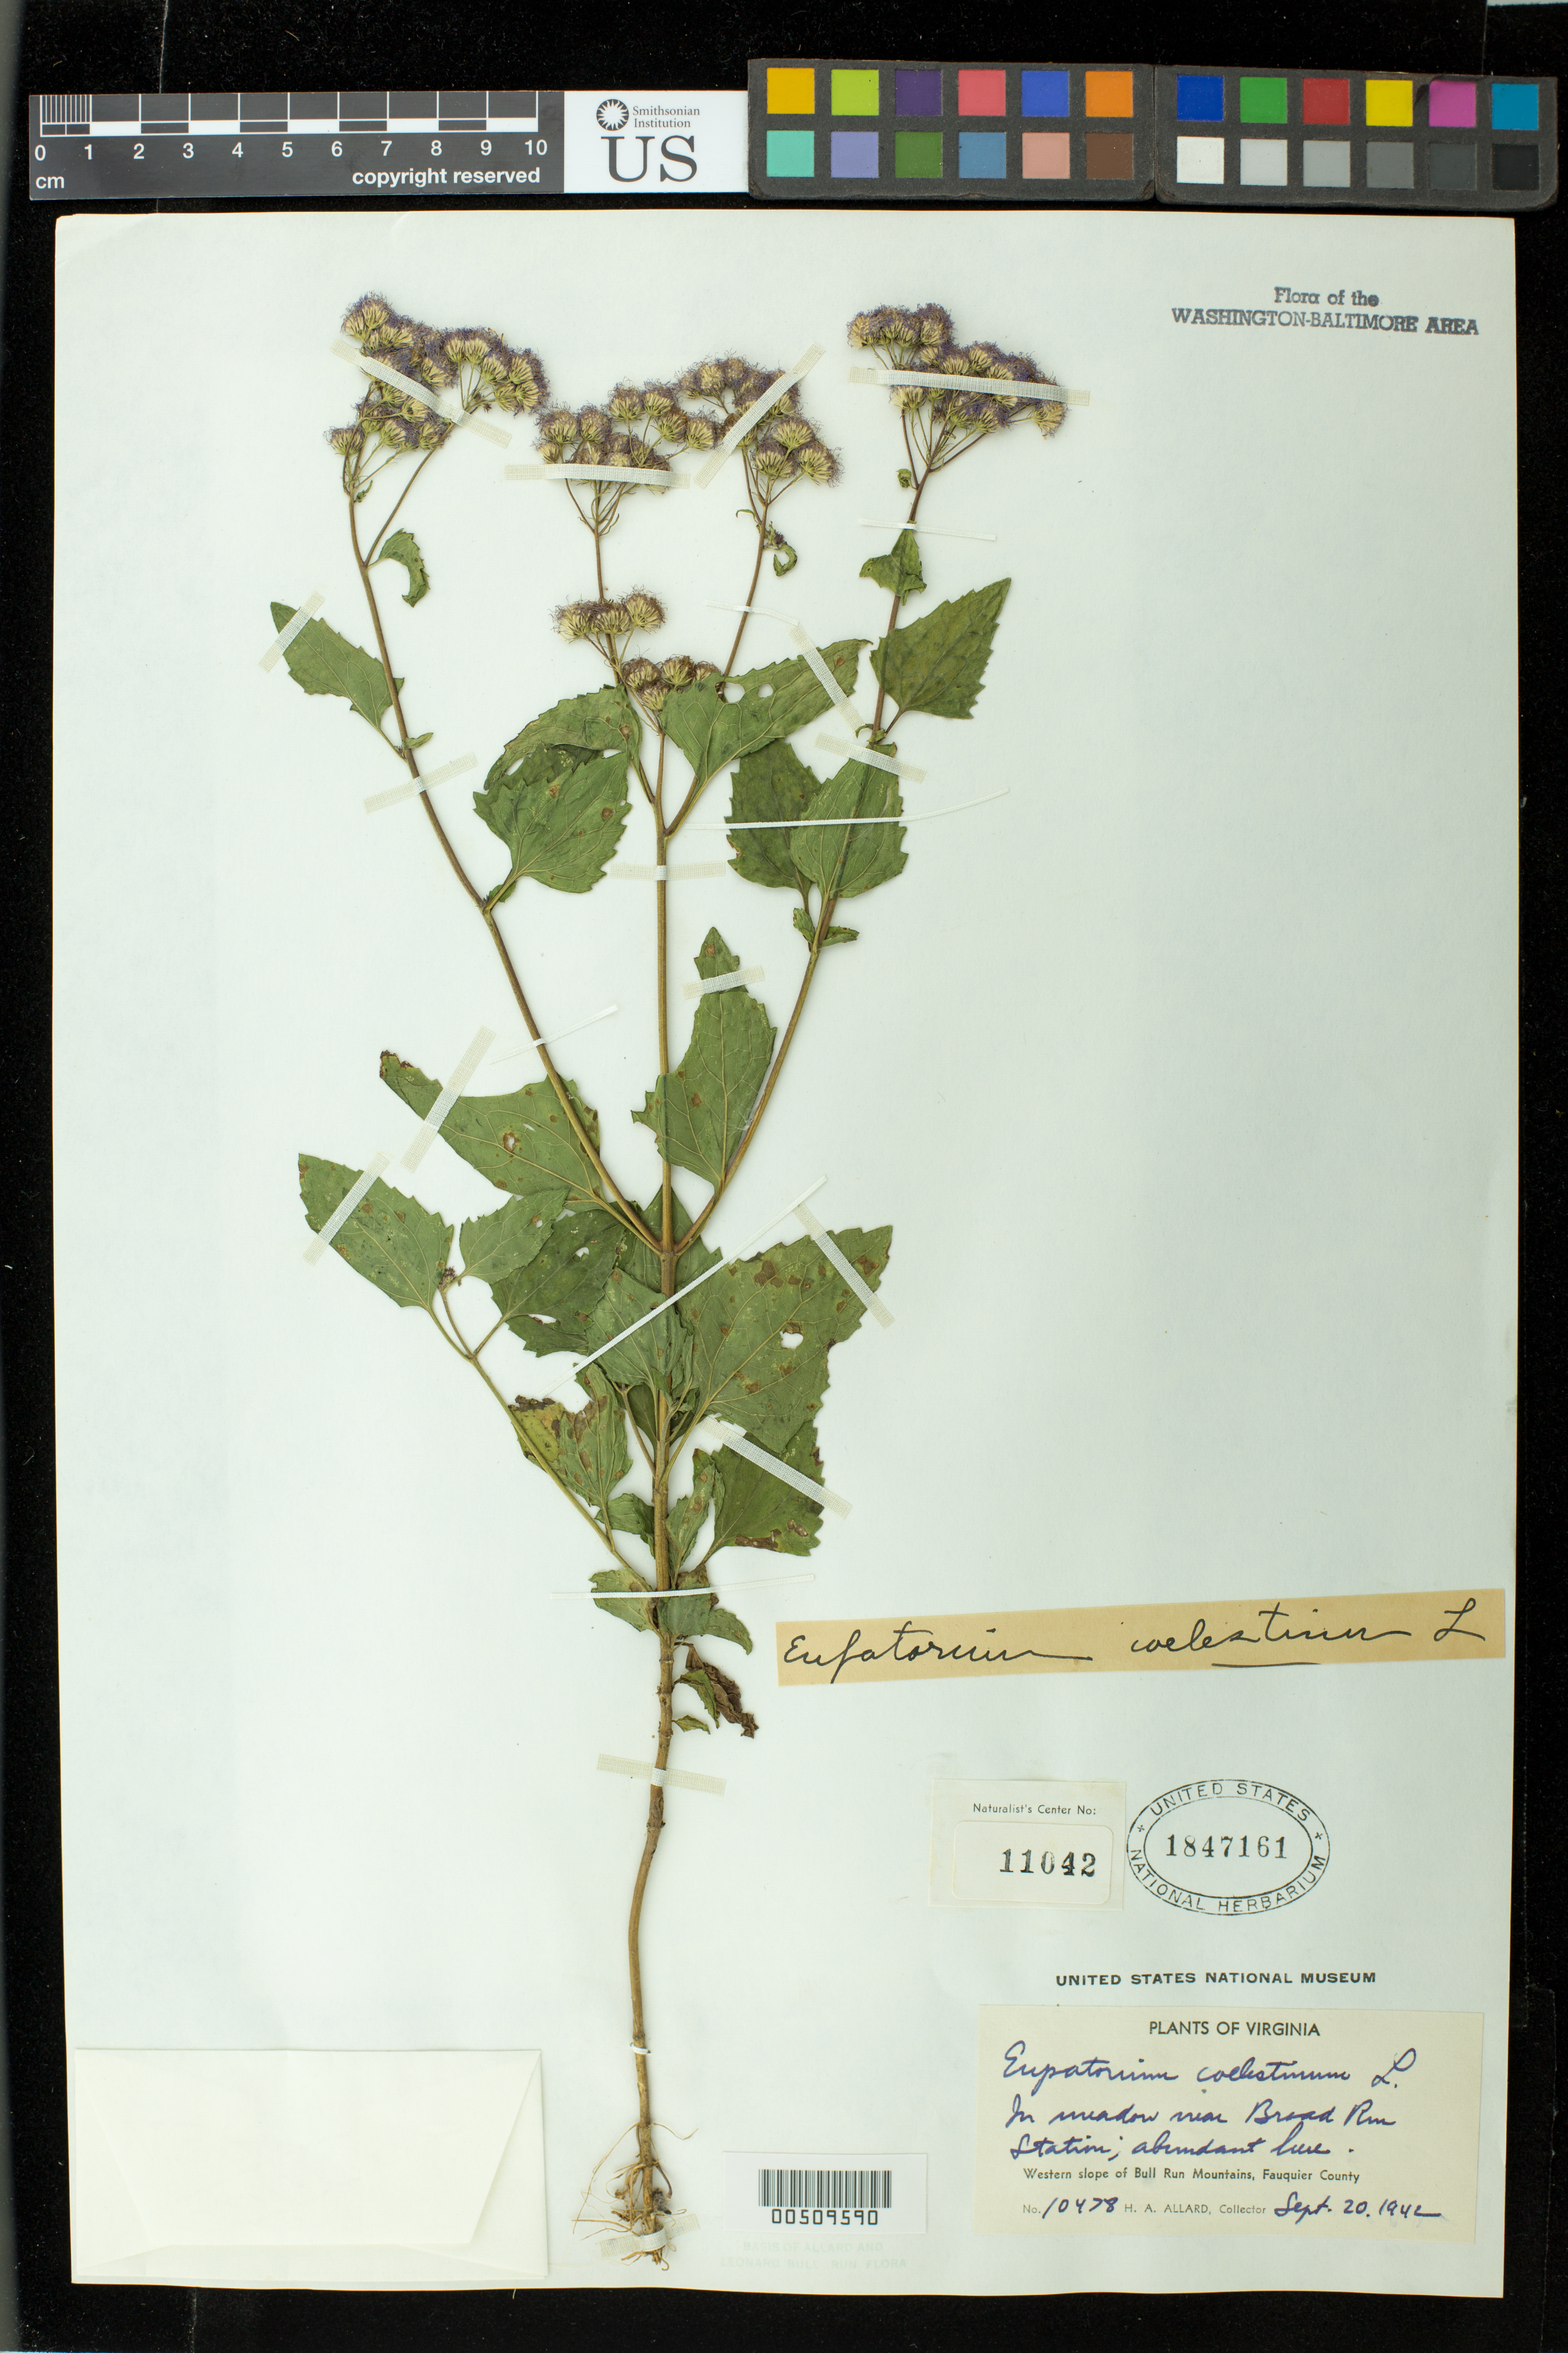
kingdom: Plantae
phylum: Tracheophyta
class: Magnoliopsida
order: Asterales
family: Asteraceae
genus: Conoclinium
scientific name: Conoclinium coelestinum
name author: (L.) DC.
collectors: H. A. Allard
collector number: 10478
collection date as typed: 20 Sep 1942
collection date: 1942-09-20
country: United States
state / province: Virginia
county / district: Fauquier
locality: Bull Run Mts., Broad Run Station Bull Run Mts.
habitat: in meadow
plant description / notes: Specimens returned from Naturalist Center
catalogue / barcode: US 1847161